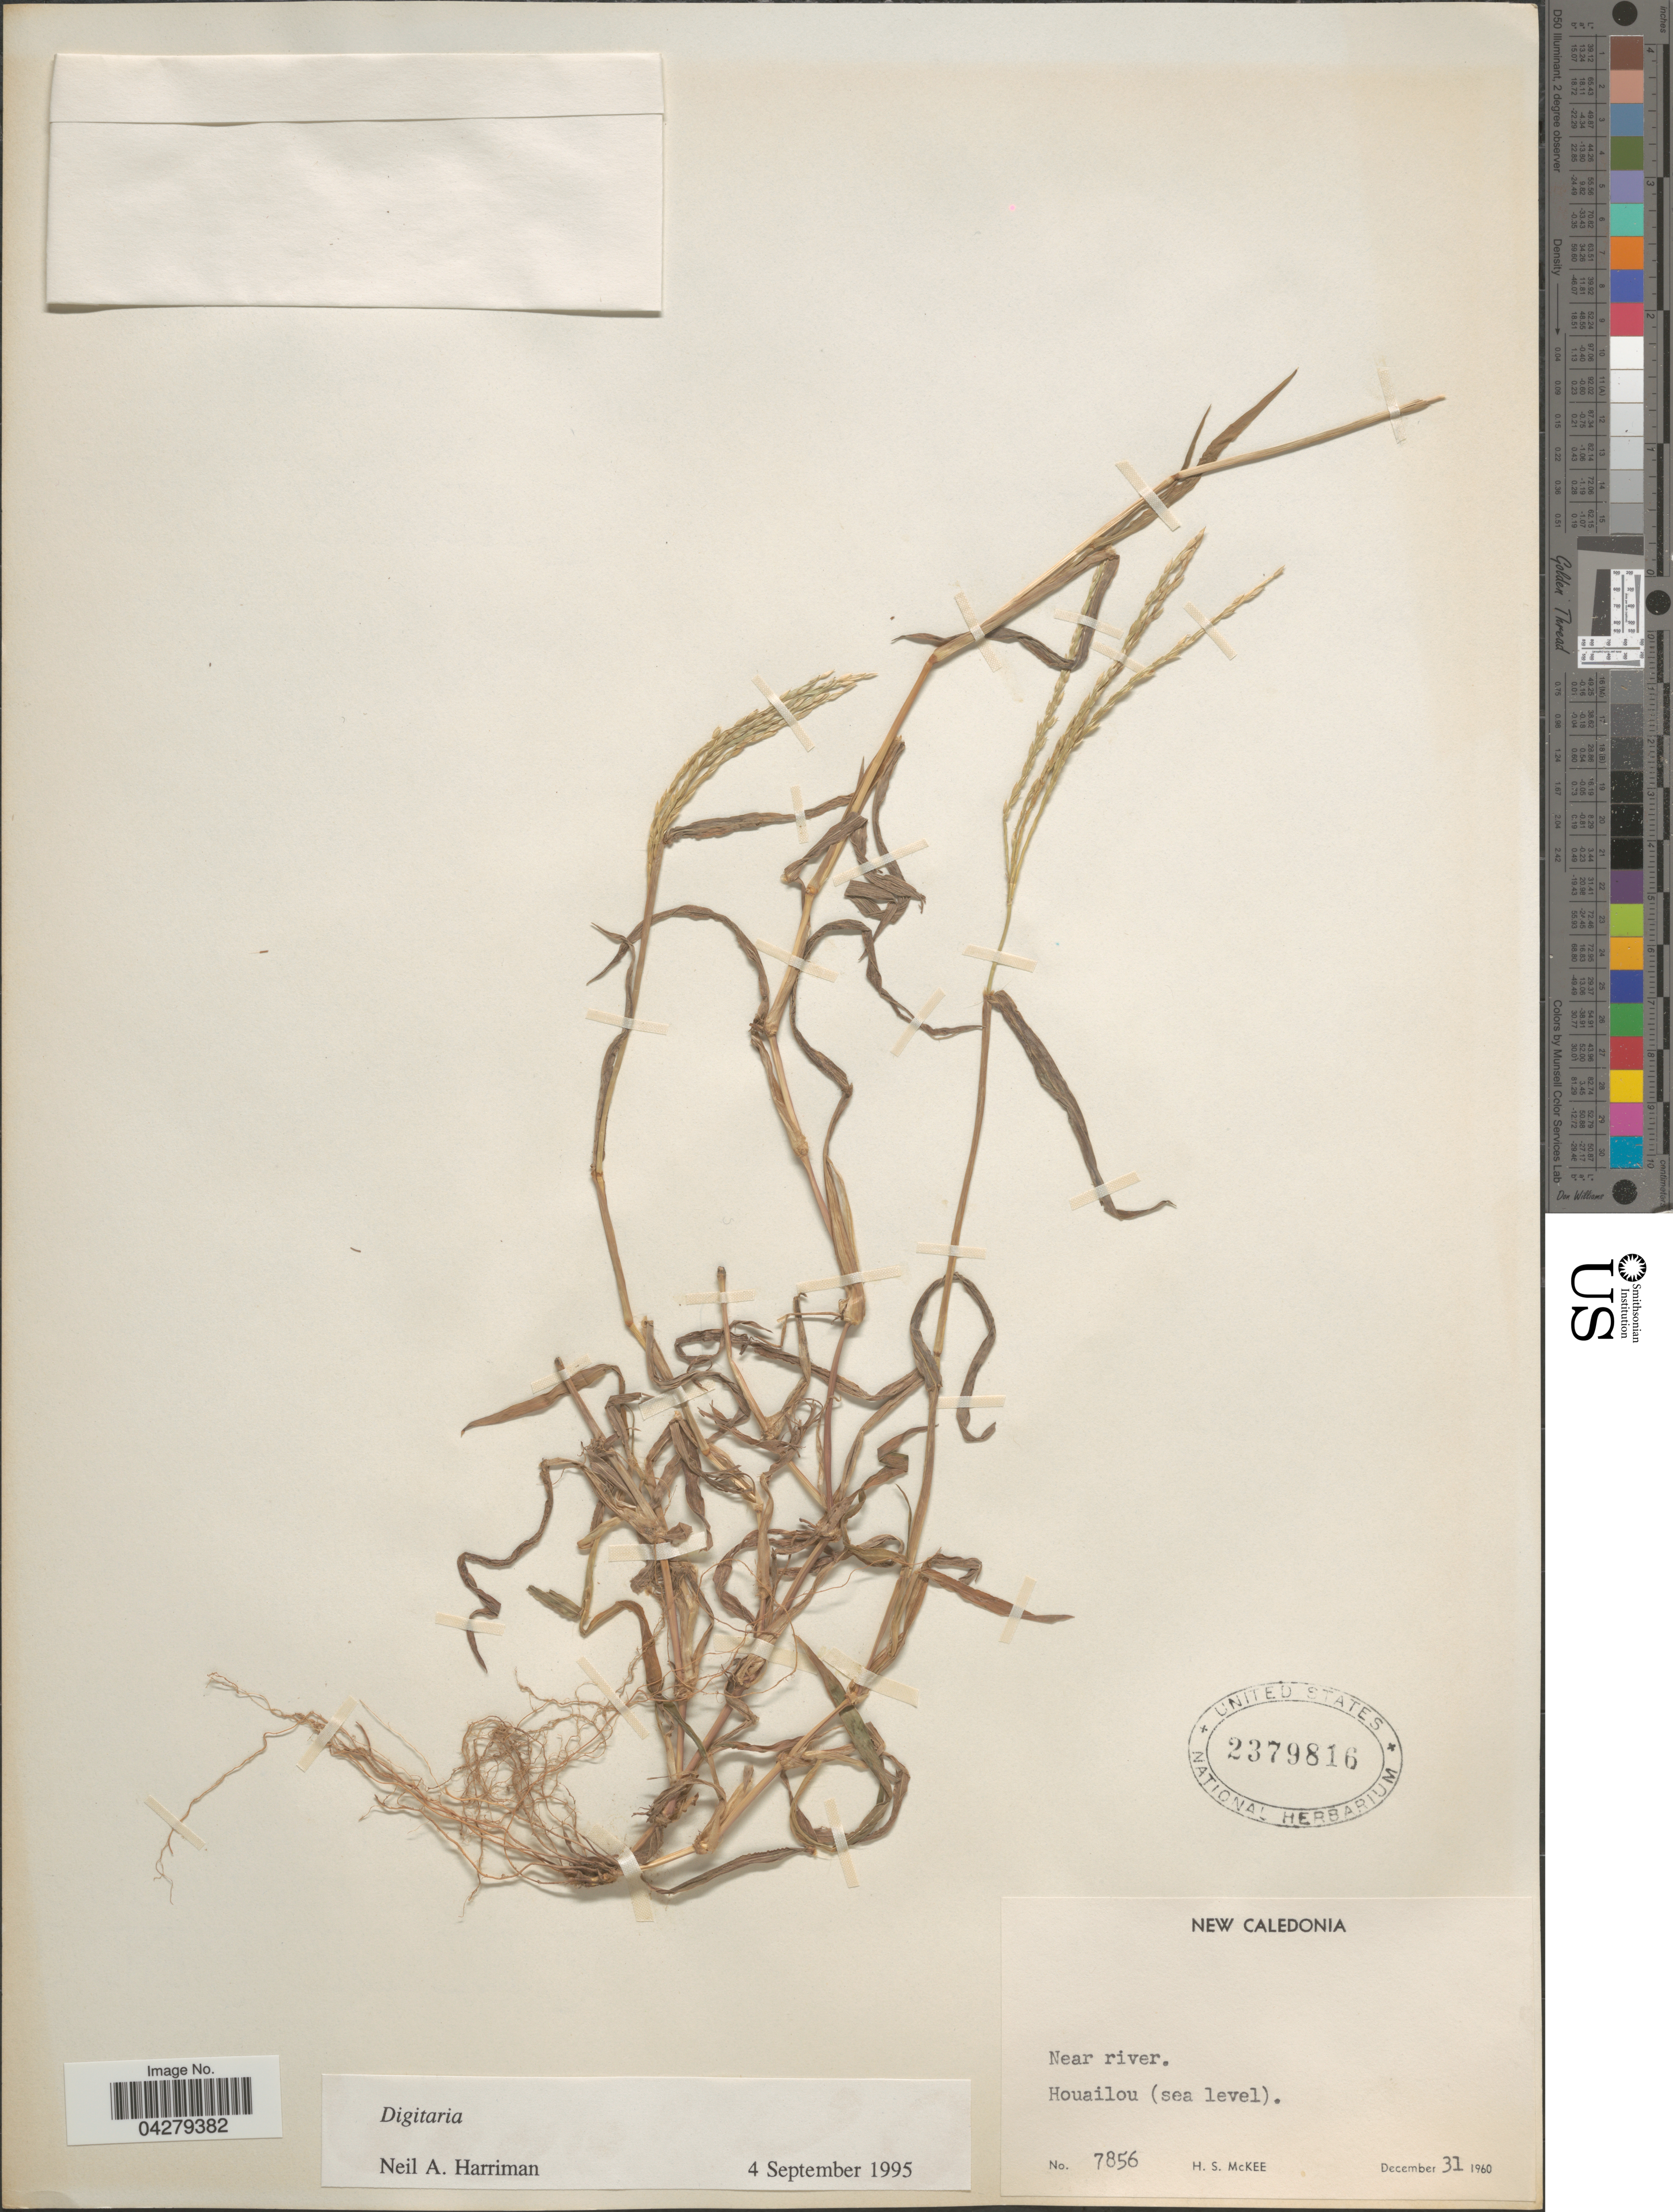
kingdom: Plantae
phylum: Tracheophyta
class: Liliopsida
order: Poales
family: Poaceae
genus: Digitaria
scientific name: Digitaria sp.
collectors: H. S. McKee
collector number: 7856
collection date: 1960-12-31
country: New Caledonia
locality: Near river. Houailou.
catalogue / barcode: US 2379816